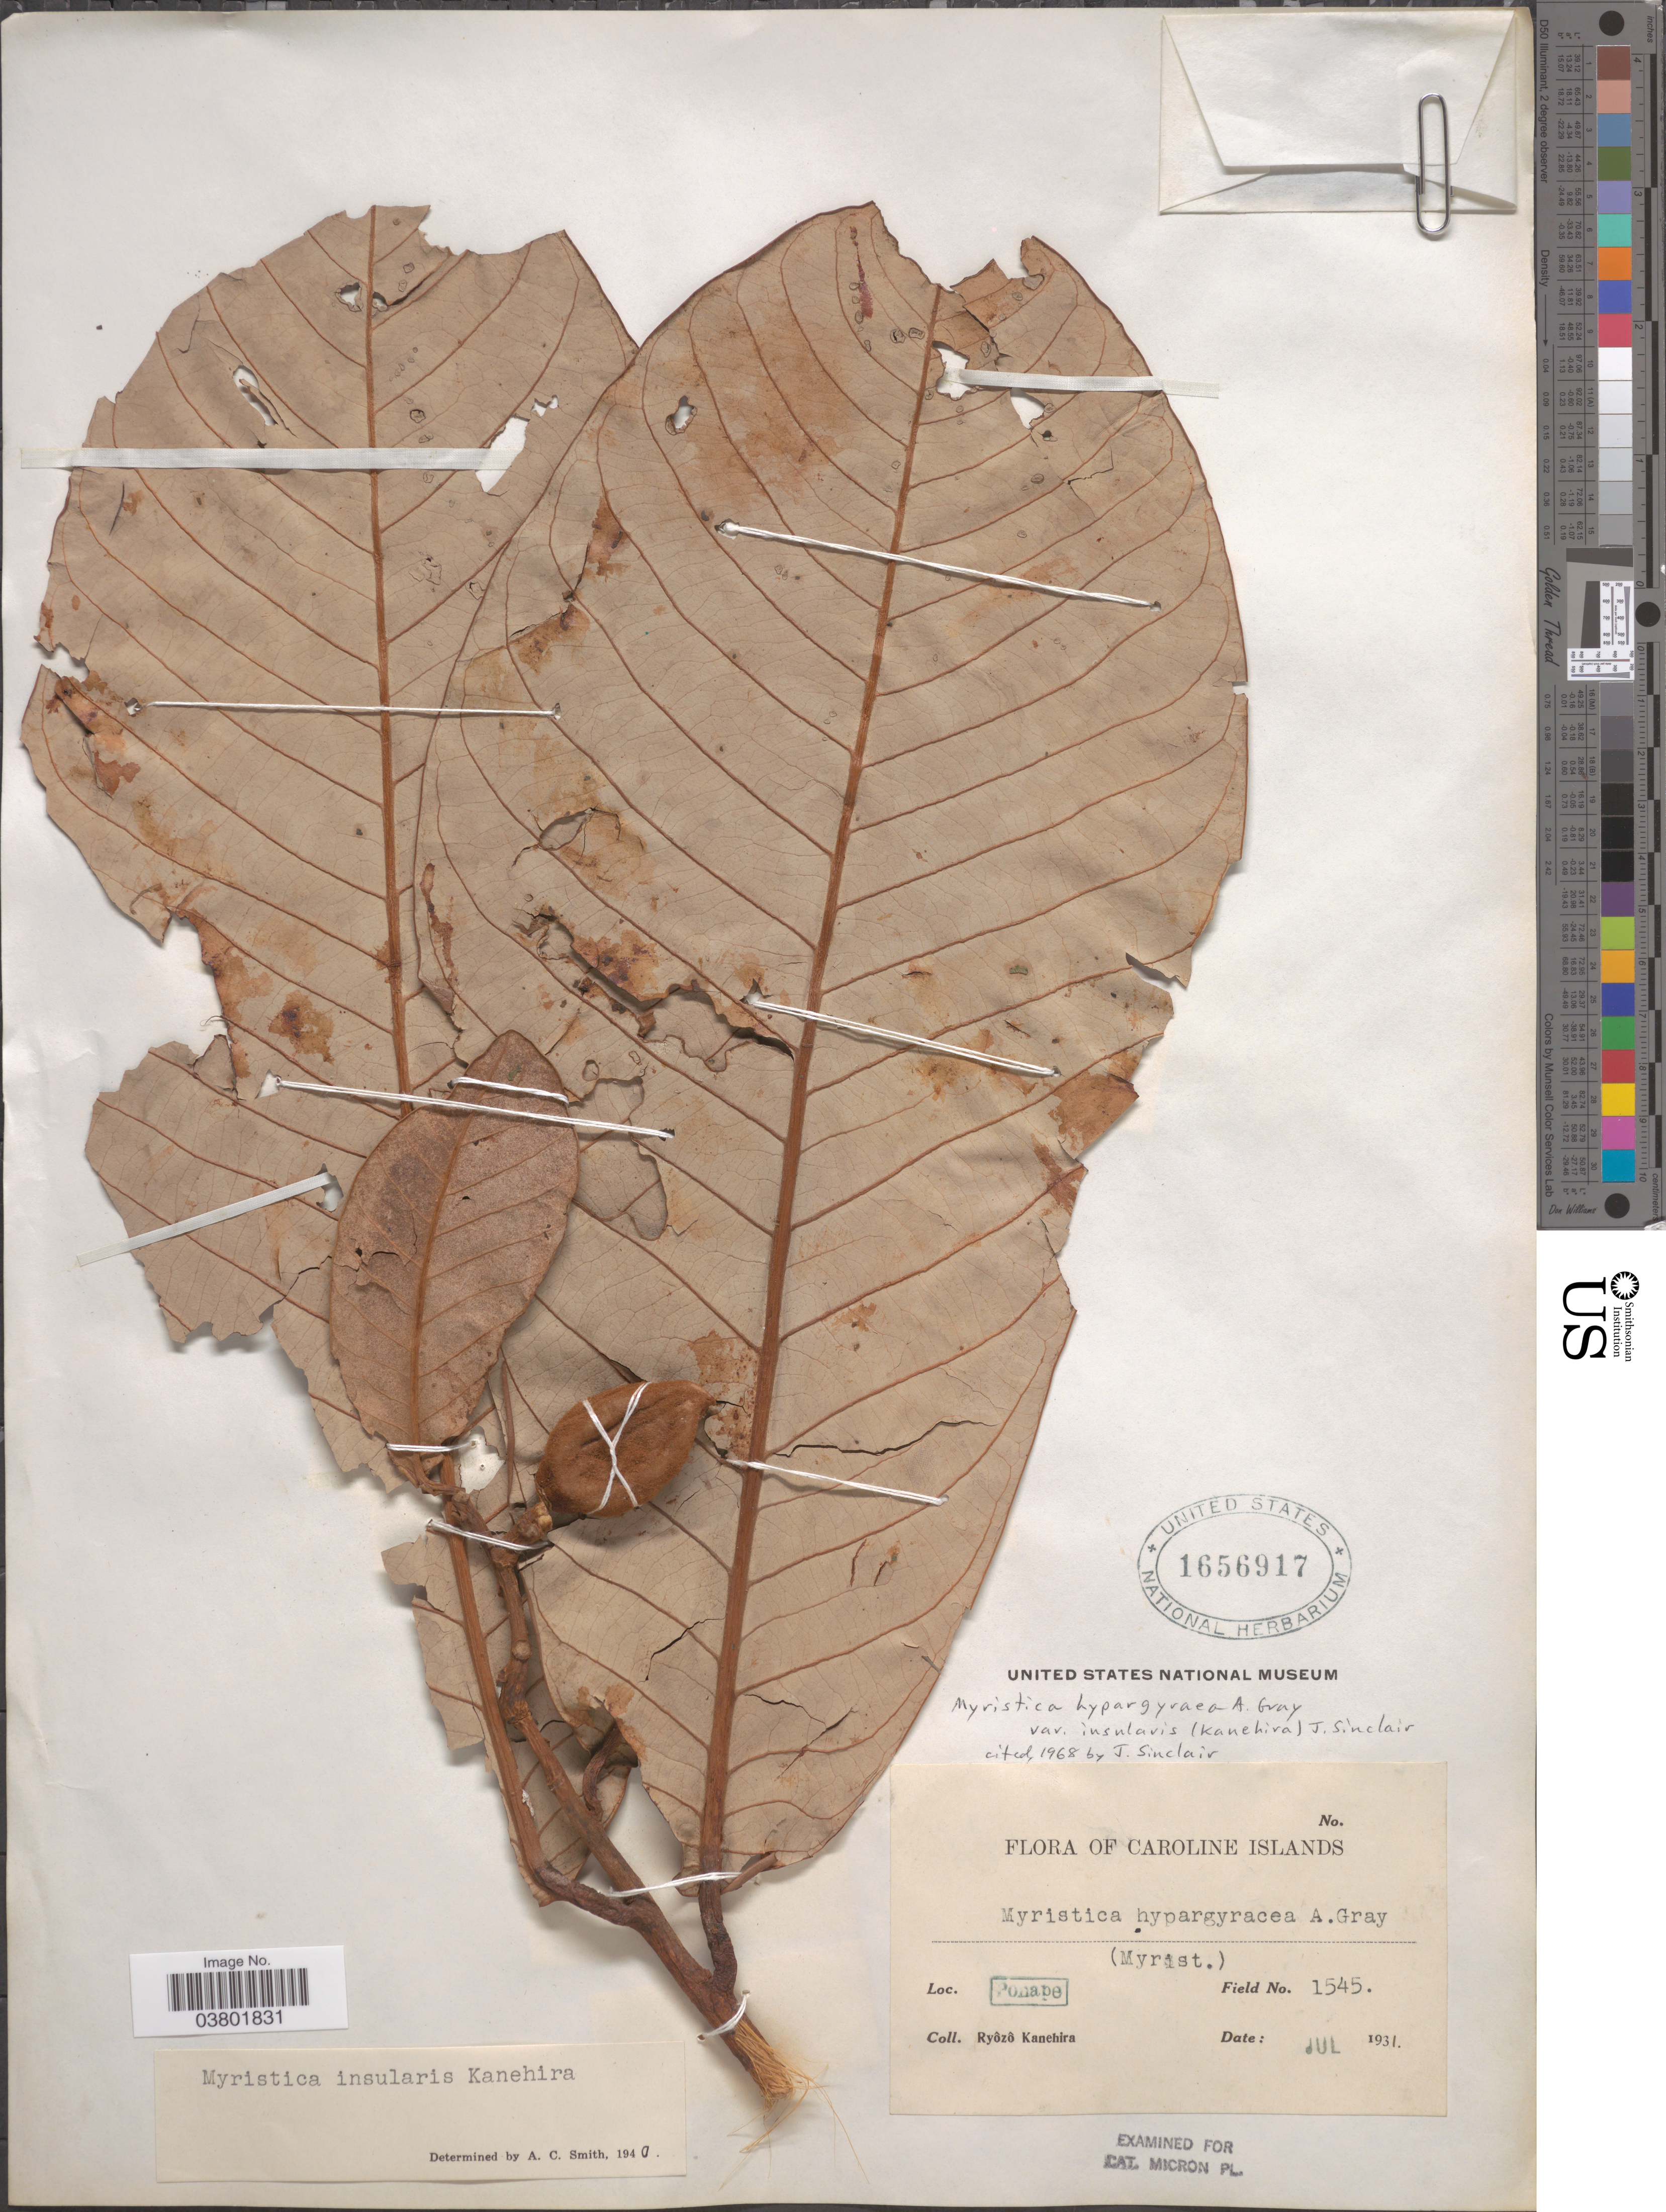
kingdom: Plantae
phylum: Tracheophyta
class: Magnoliopsida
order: Magnoliales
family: Myristicaceae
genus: Myristica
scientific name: Myristica hypargyraea subsp. insularis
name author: (Kaneh.) W.J. de Wilde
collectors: R. Kanehira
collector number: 1545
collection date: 1931-07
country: Micronesia, Federated States of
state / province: Pohnpei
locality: Caroline Islands. Ponape.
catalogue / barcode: US 1656917